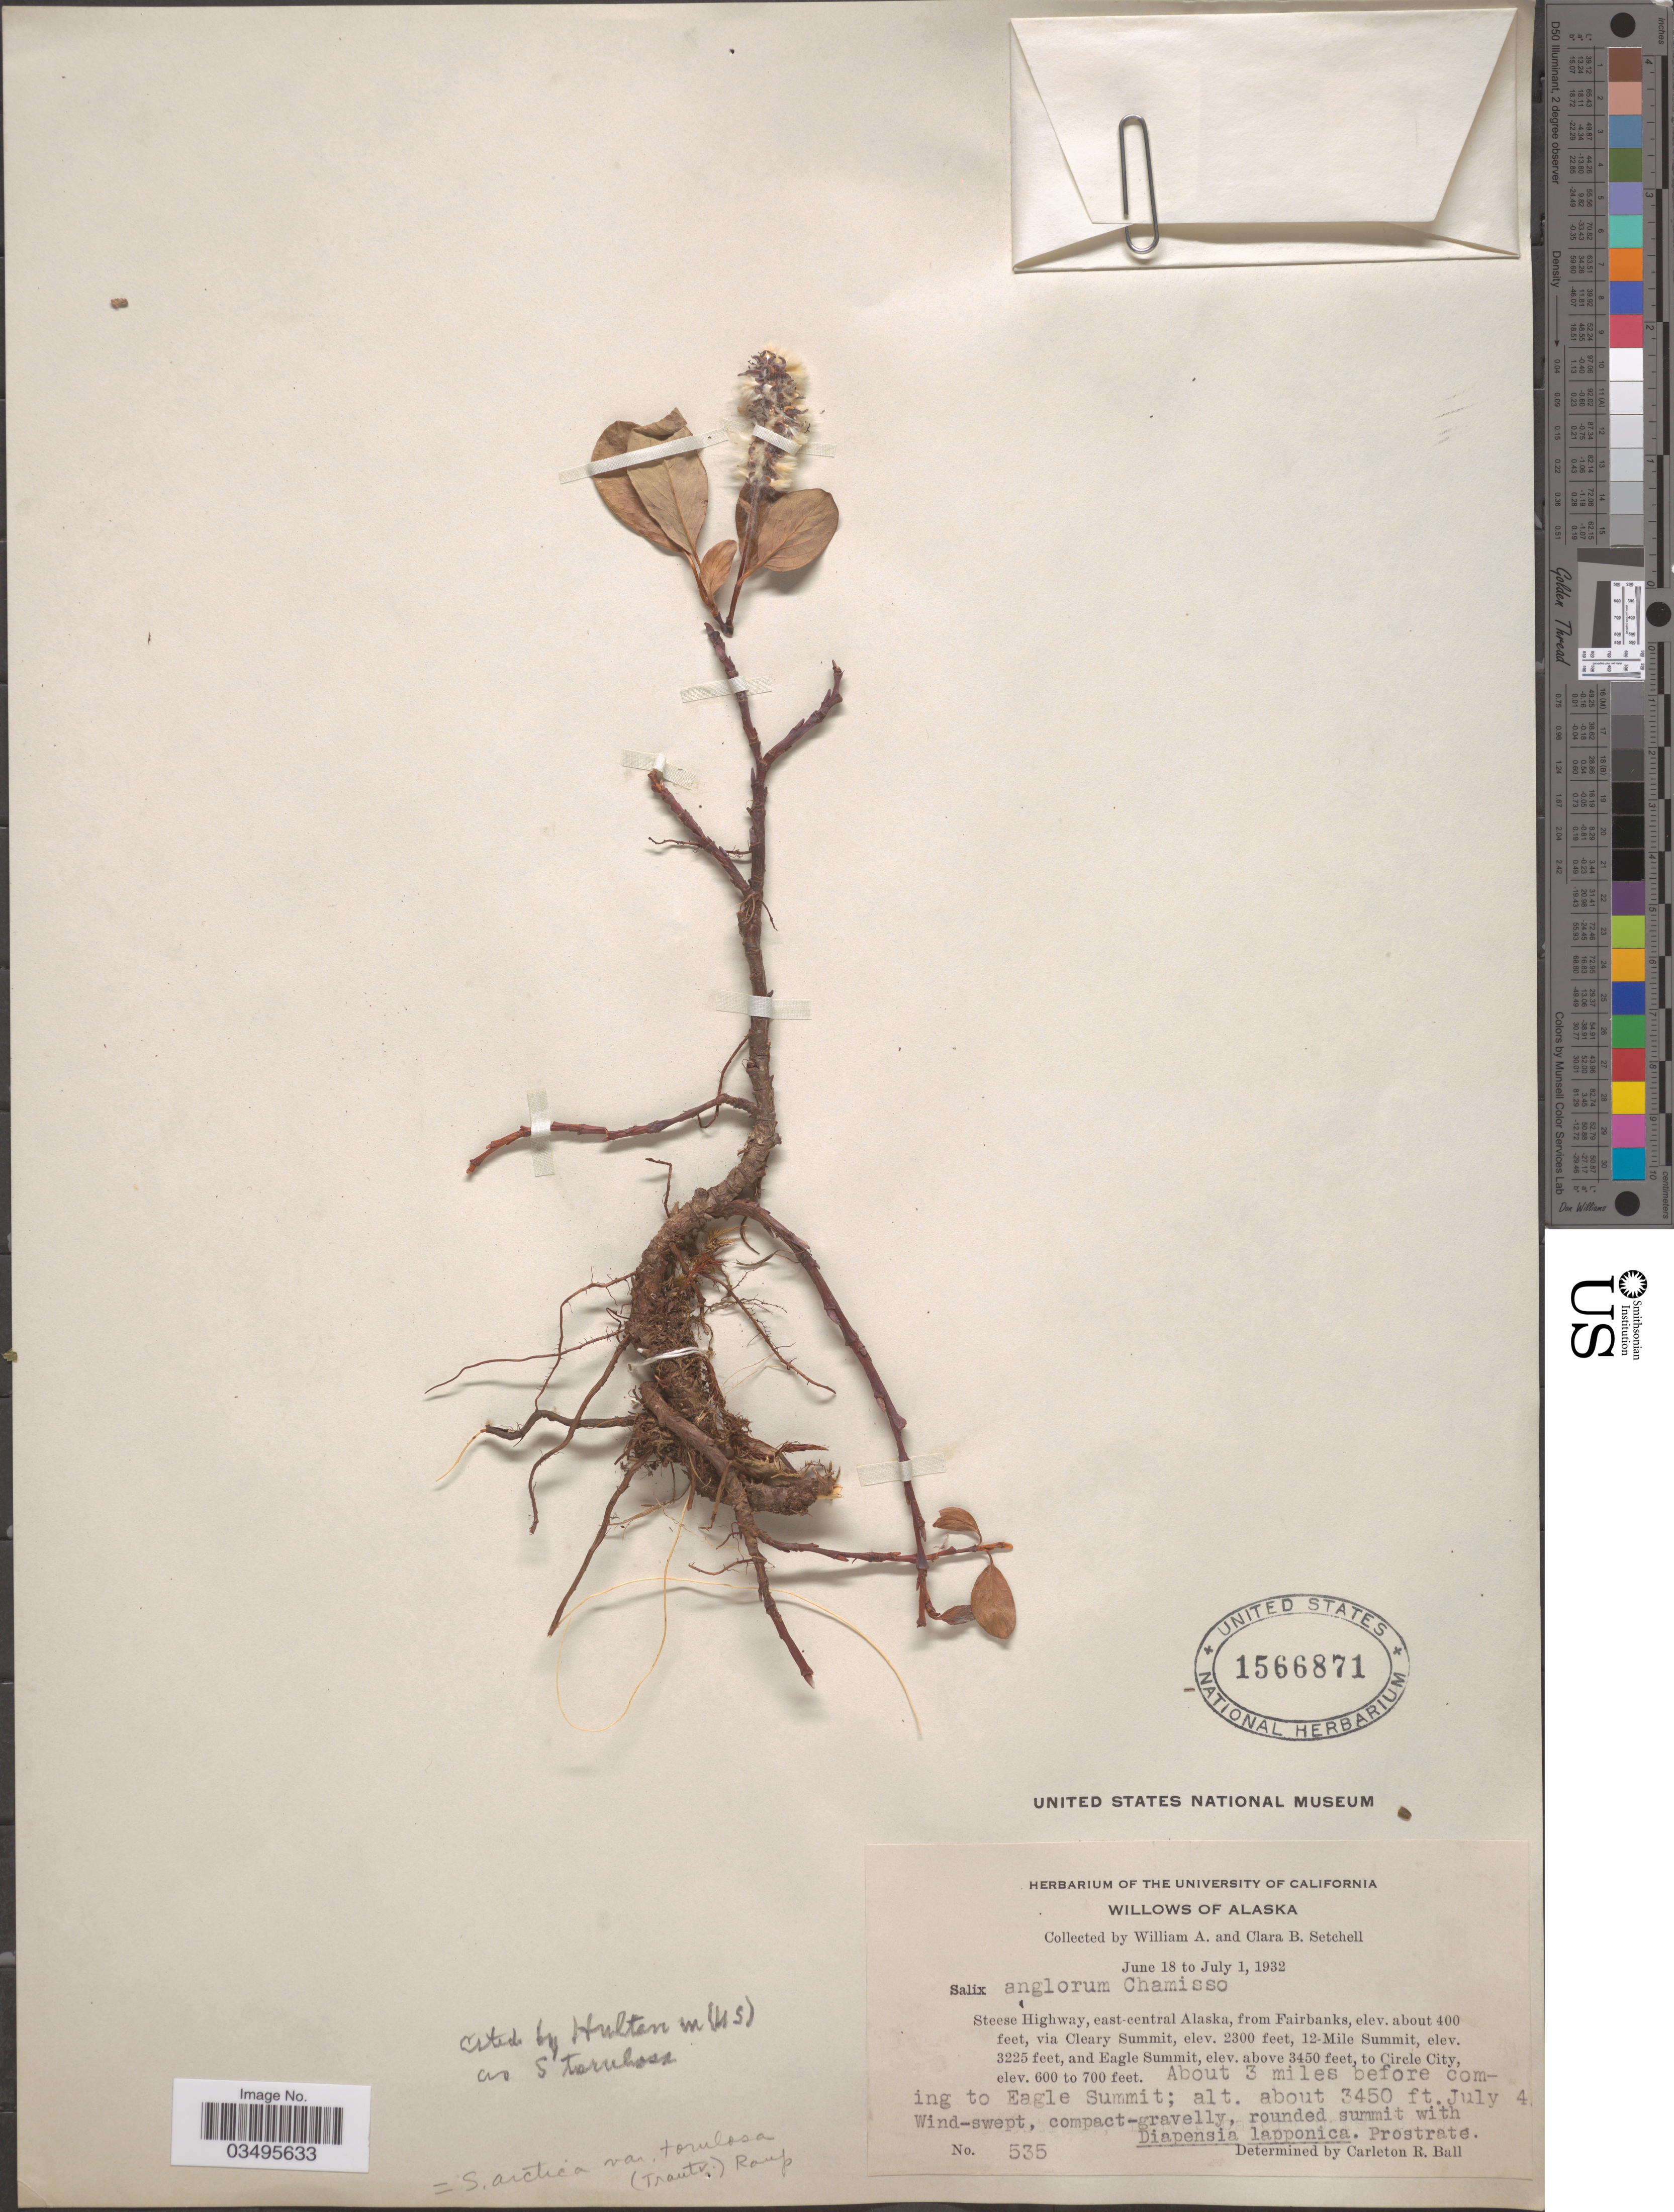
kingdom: Plantae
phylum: Tracheophyta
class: Magnoliopsida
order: Malpighiales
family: Salicaceae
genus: Salix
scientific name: Salix arctica var. torulosa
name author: Raup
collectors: W. Setchell & C. B. Setchell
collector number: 535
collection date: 1932-07-04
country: United States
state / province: Alaska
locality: Steese Highway, east-central Alaska, from Fairbanks, elev. about 400 feet, via Cleary Summit, elev. 2300 feet, 12-Mile Summit, elev. 3225 feet, and Eagle Summit, elev. above 3450 feet, to Circle City, elev. 600 to 700 feet. About 3 miles before coming to Eagle Summit.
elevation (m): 1052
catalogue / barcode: US 1566871